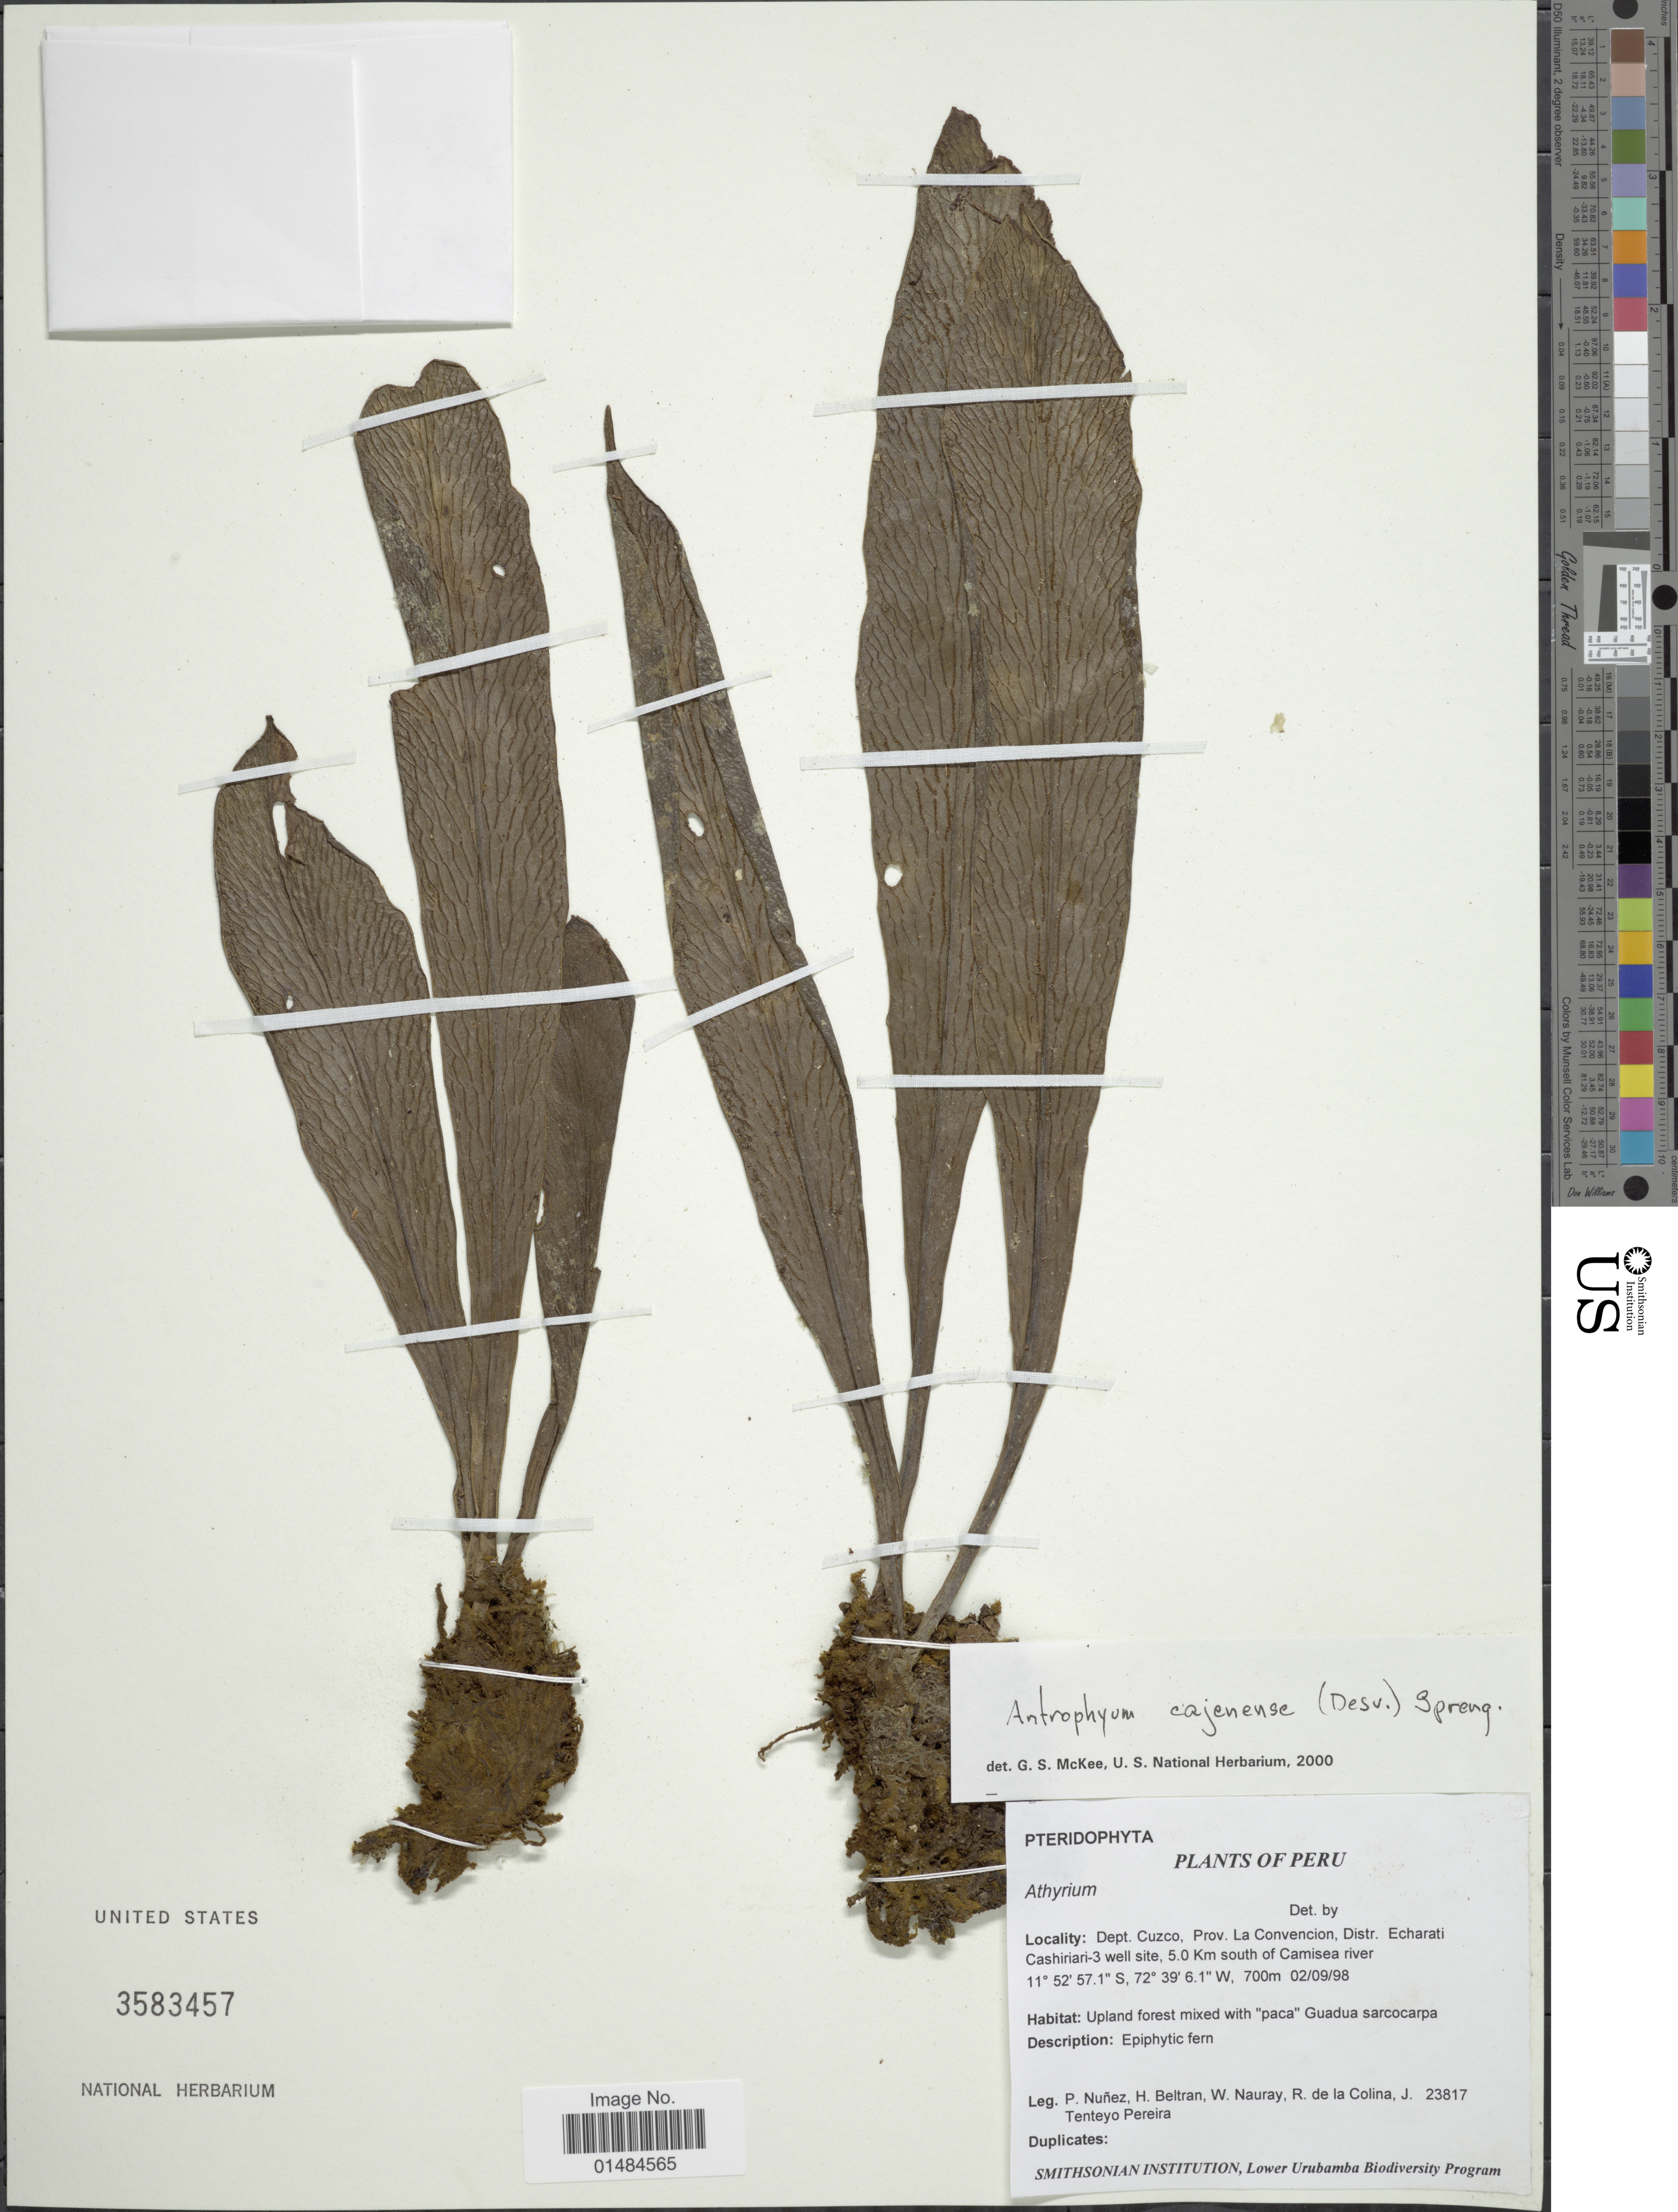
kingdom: Plantae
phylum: Tracheophyta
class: Polypodiopsida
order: Polypodiales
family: Pteridaceae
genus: Polytaenium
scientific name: Polytaenium cajenense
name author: (Desv.) Benedict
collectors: P. Nuñez V., H. Beltran, W. Nauray, R. de La Colina & J. Tenteyo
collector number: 23817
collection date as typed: Transcribed d/m/y: 2/9/98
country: Peru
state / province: Cusco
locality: Prov. La Convencion, Distr. Echarati Cashiriari-3 well site, 5.0 Km south of Camisea river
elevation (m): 700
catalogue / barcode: US 3583457